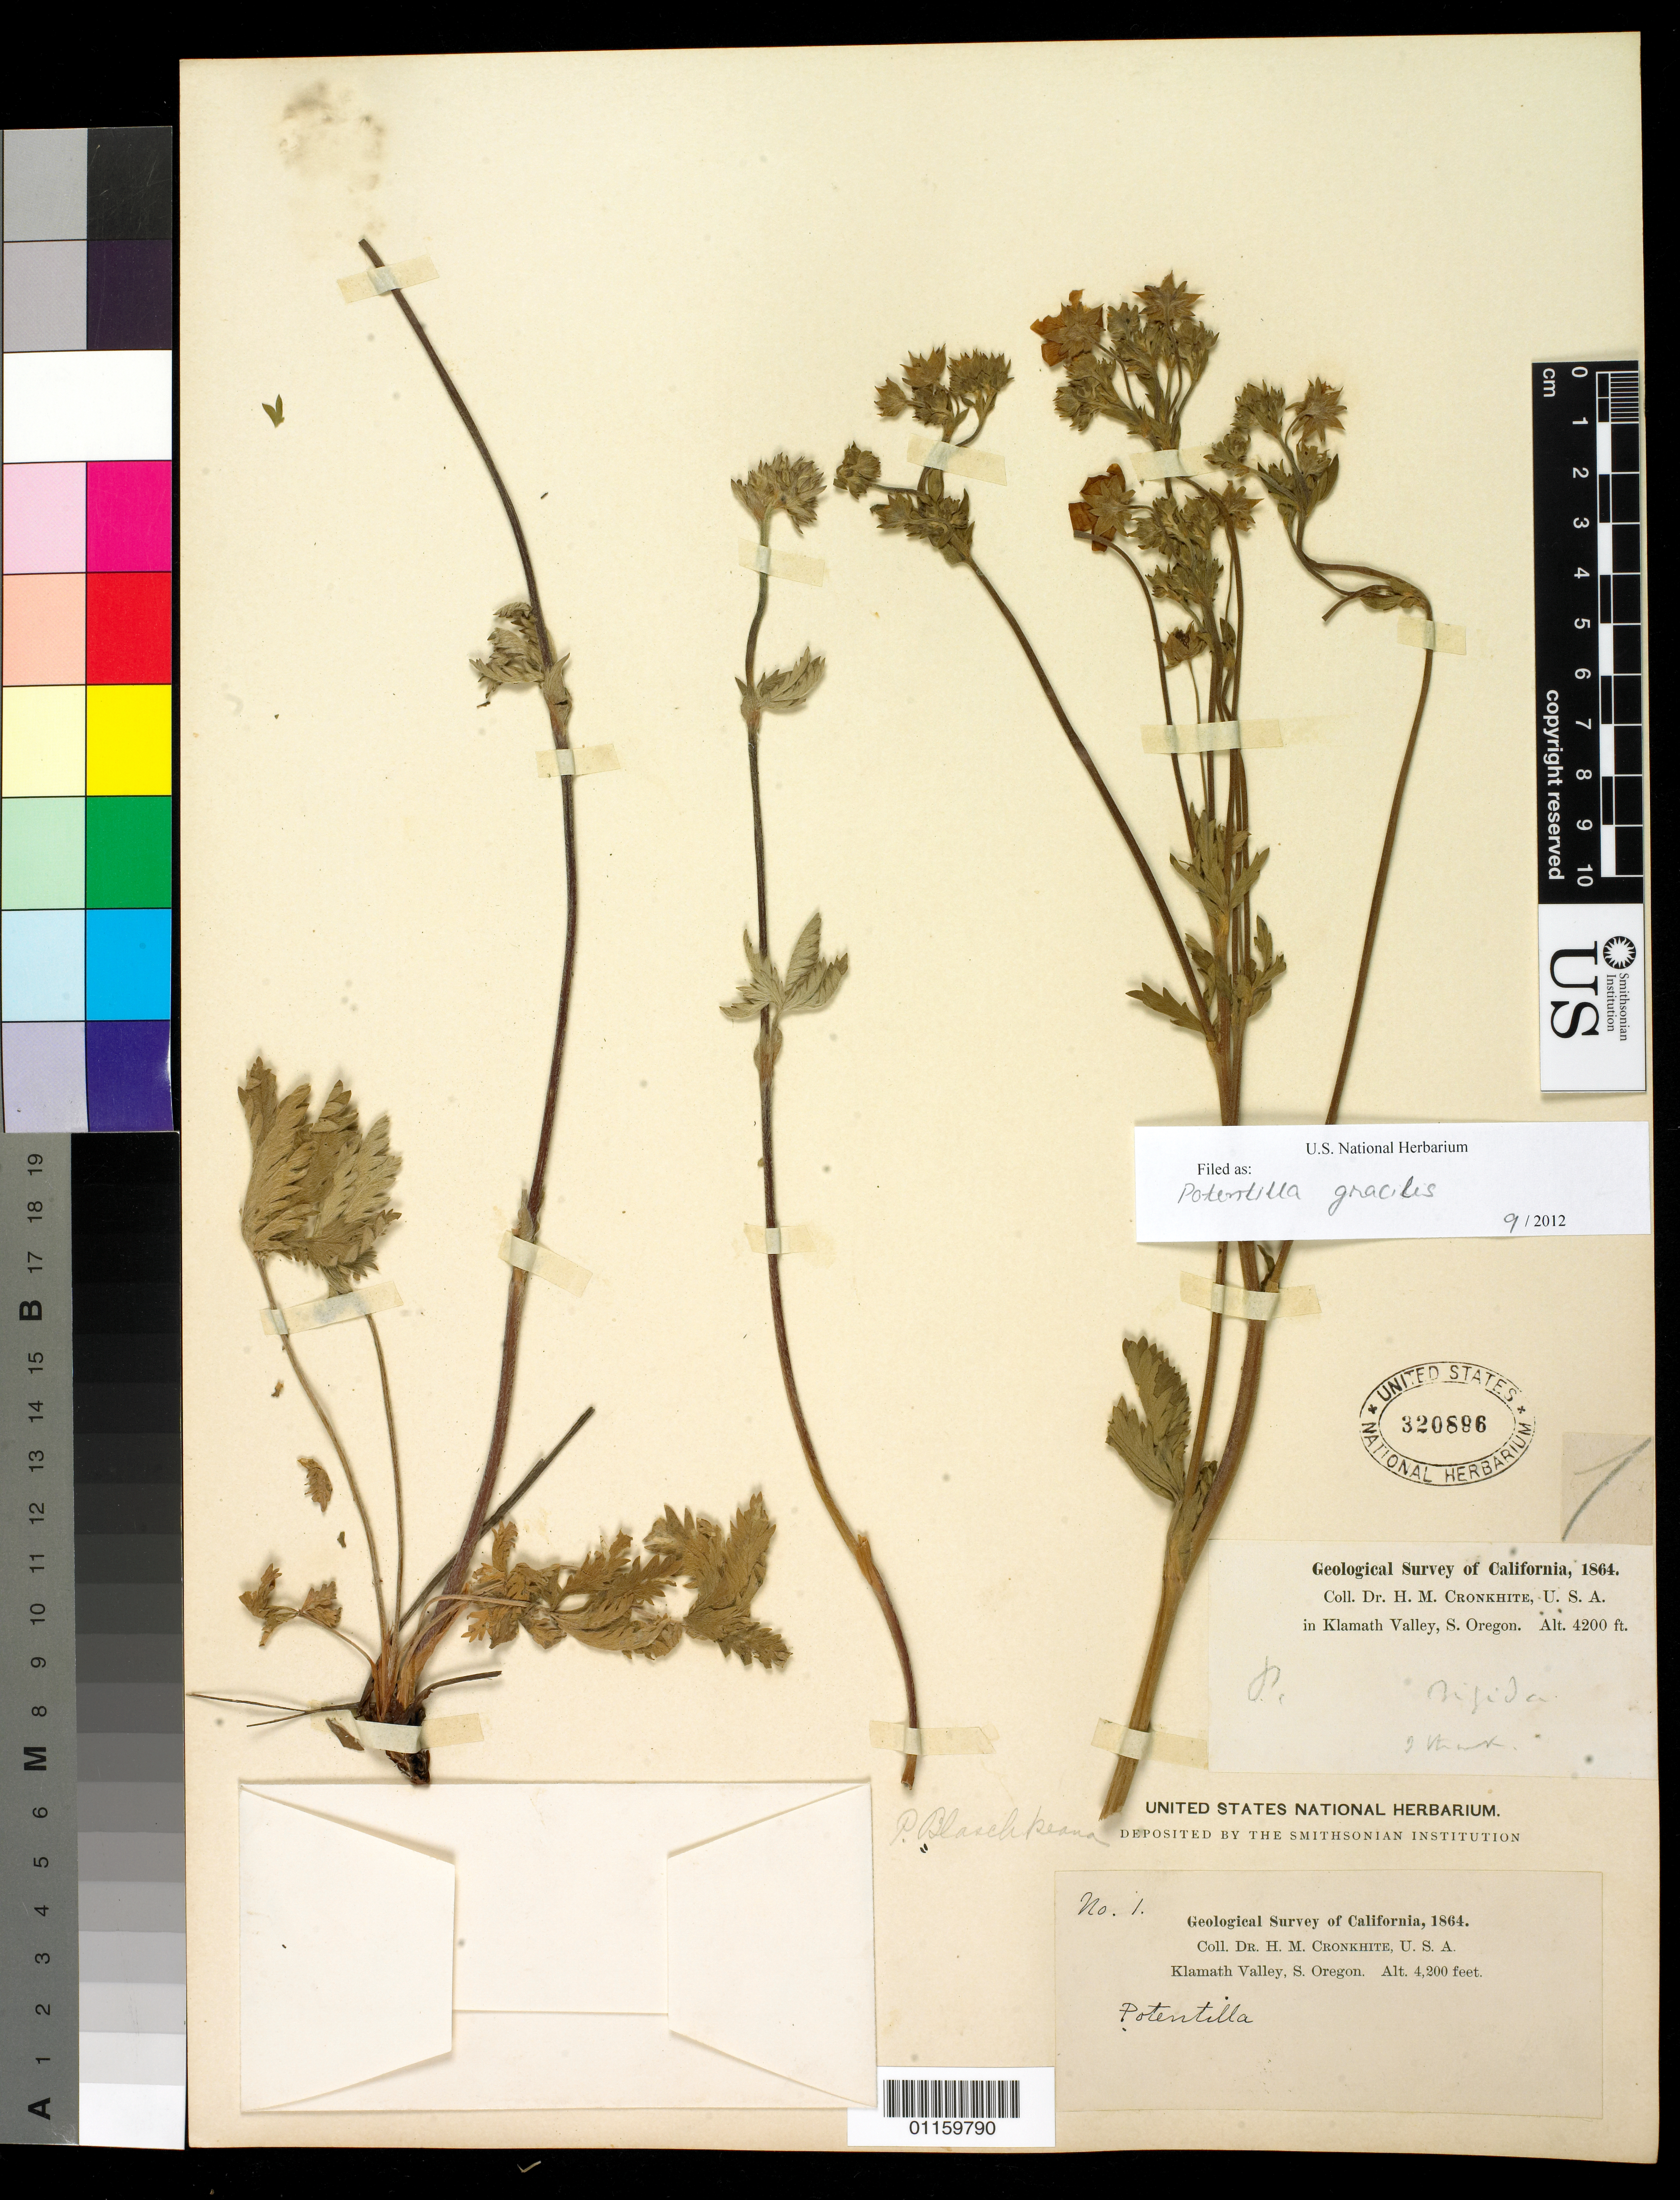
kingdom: Plantae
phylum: Tracheophyta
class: Magnoliopsida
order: Rosales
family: Rosaceae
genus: Potentilla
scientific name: Potentilla gracilis var. fastigiata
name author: (Nutt.) S. Watson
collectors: H. M. Cronkhite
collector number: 1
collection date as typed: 1864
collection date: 1864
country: United States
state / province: Oregon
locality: Klamath Valley, S. Oregon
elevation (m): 1280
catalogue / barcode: US 320896